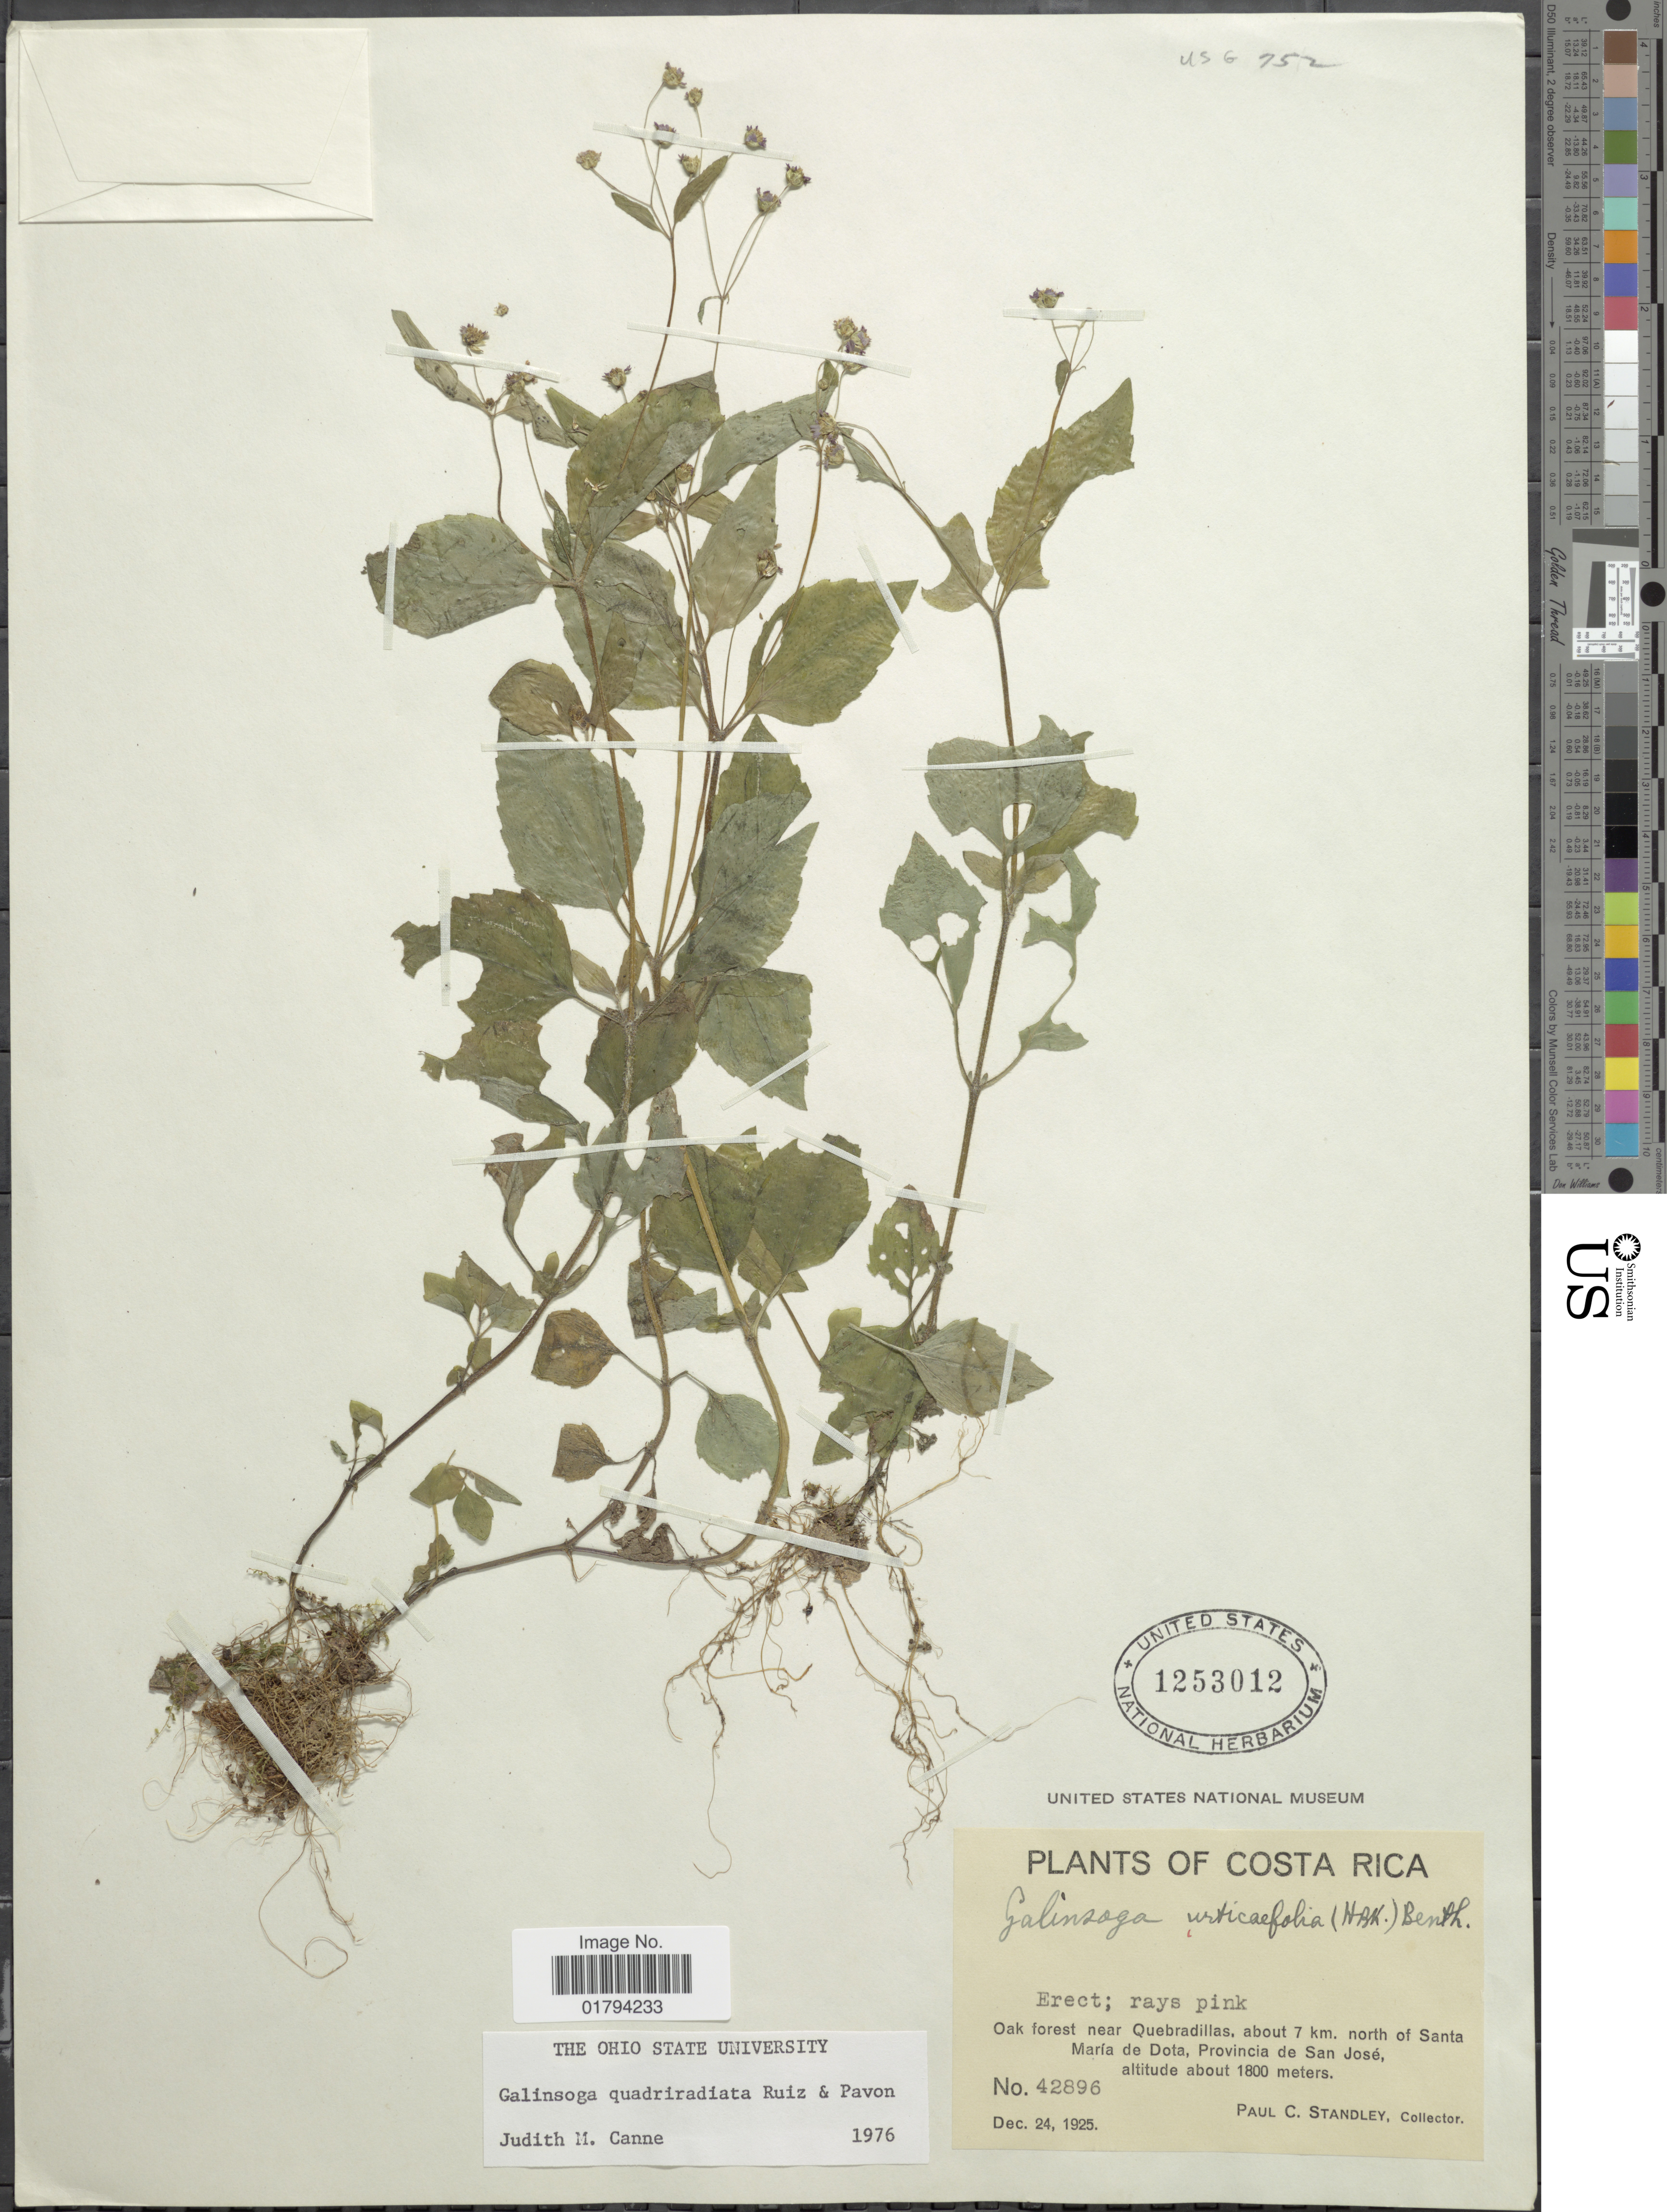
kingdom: Plantae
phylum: Tracheophyta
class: Magnoliopsida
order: Asterales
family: Asteraceae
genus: Galinsoga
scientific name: Galinsoga quadriradiata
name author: Ruiz & Pav.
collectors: P. C. Standley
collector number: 42896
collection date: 1925-12-24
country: Costa Rica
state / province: San José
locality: Oak forest near Quebradillas, about 7 km. north of Santa Maria de Dota.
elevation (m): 1800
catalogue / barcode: US 1253012